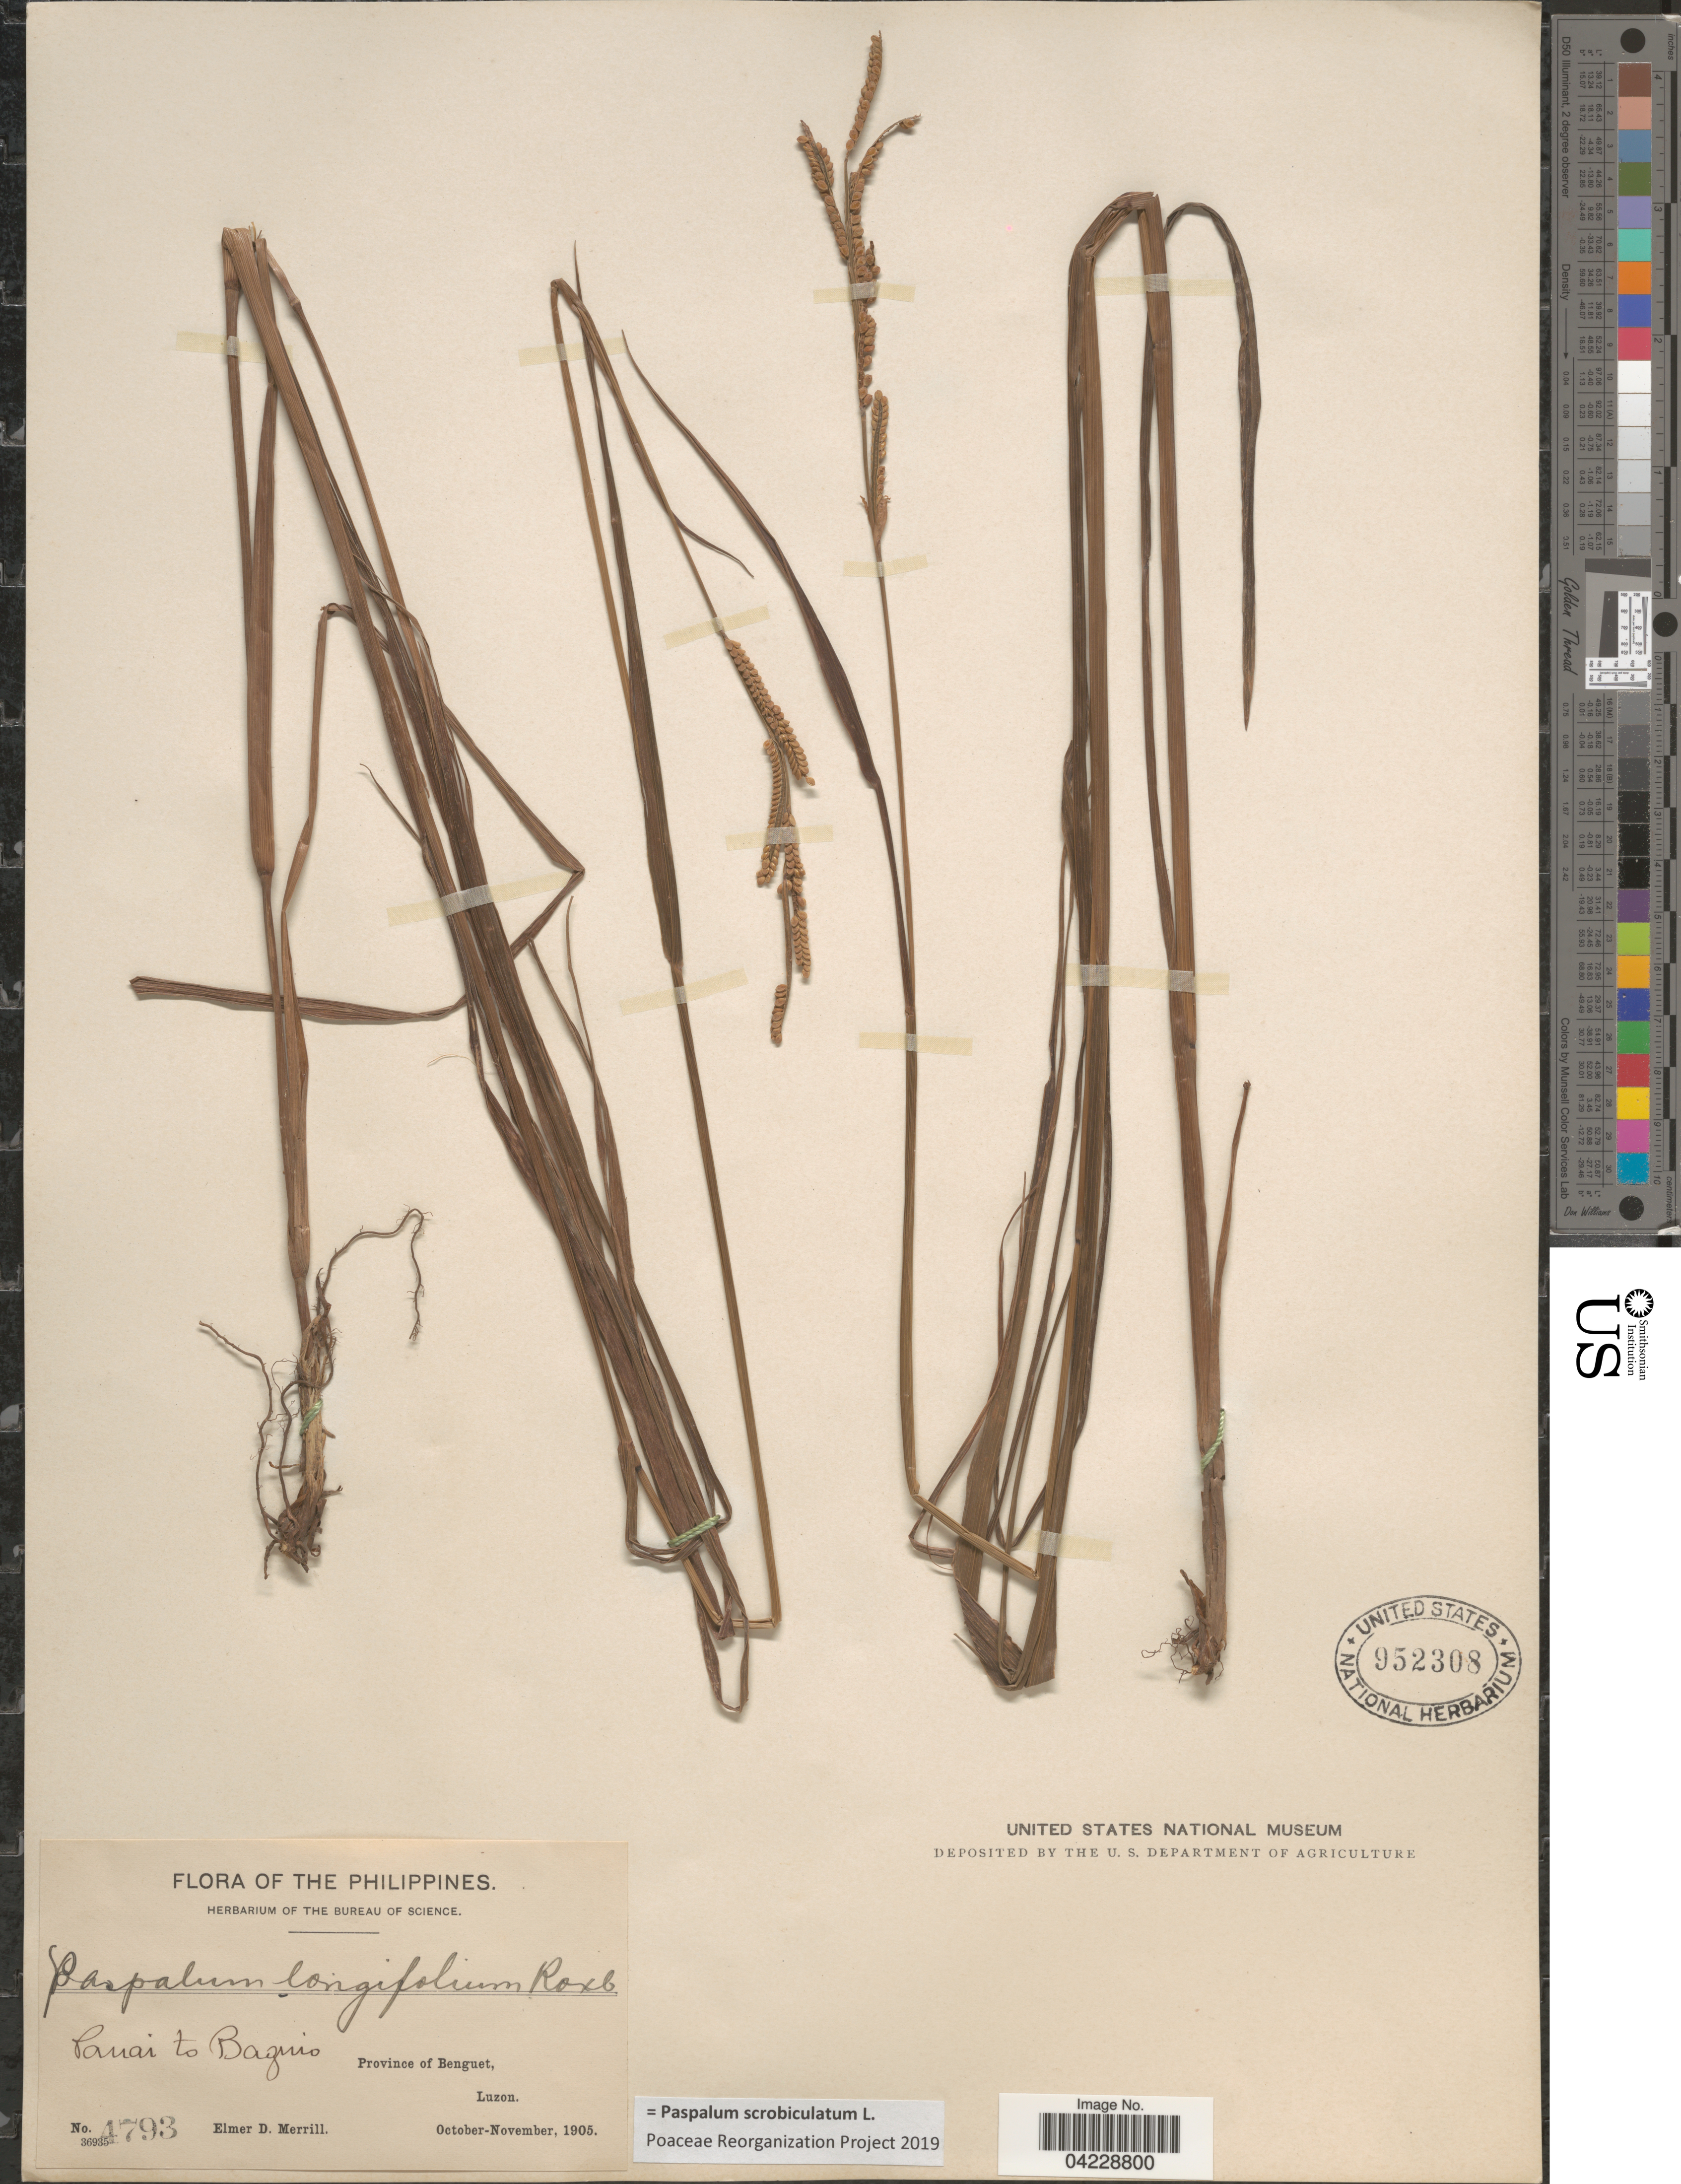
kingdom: Plantae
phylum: Tracheophyta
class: Liliopsida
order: Poales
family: Poaceae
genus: Paspalum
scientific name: Paspalum scrobiculatum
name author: L.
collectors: E. D. Merrill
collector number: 4793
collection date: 1905-10/1905-11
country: Philippines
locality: Panai to Baguio. Province of Benguet, Luzon.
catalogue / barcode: US 952308